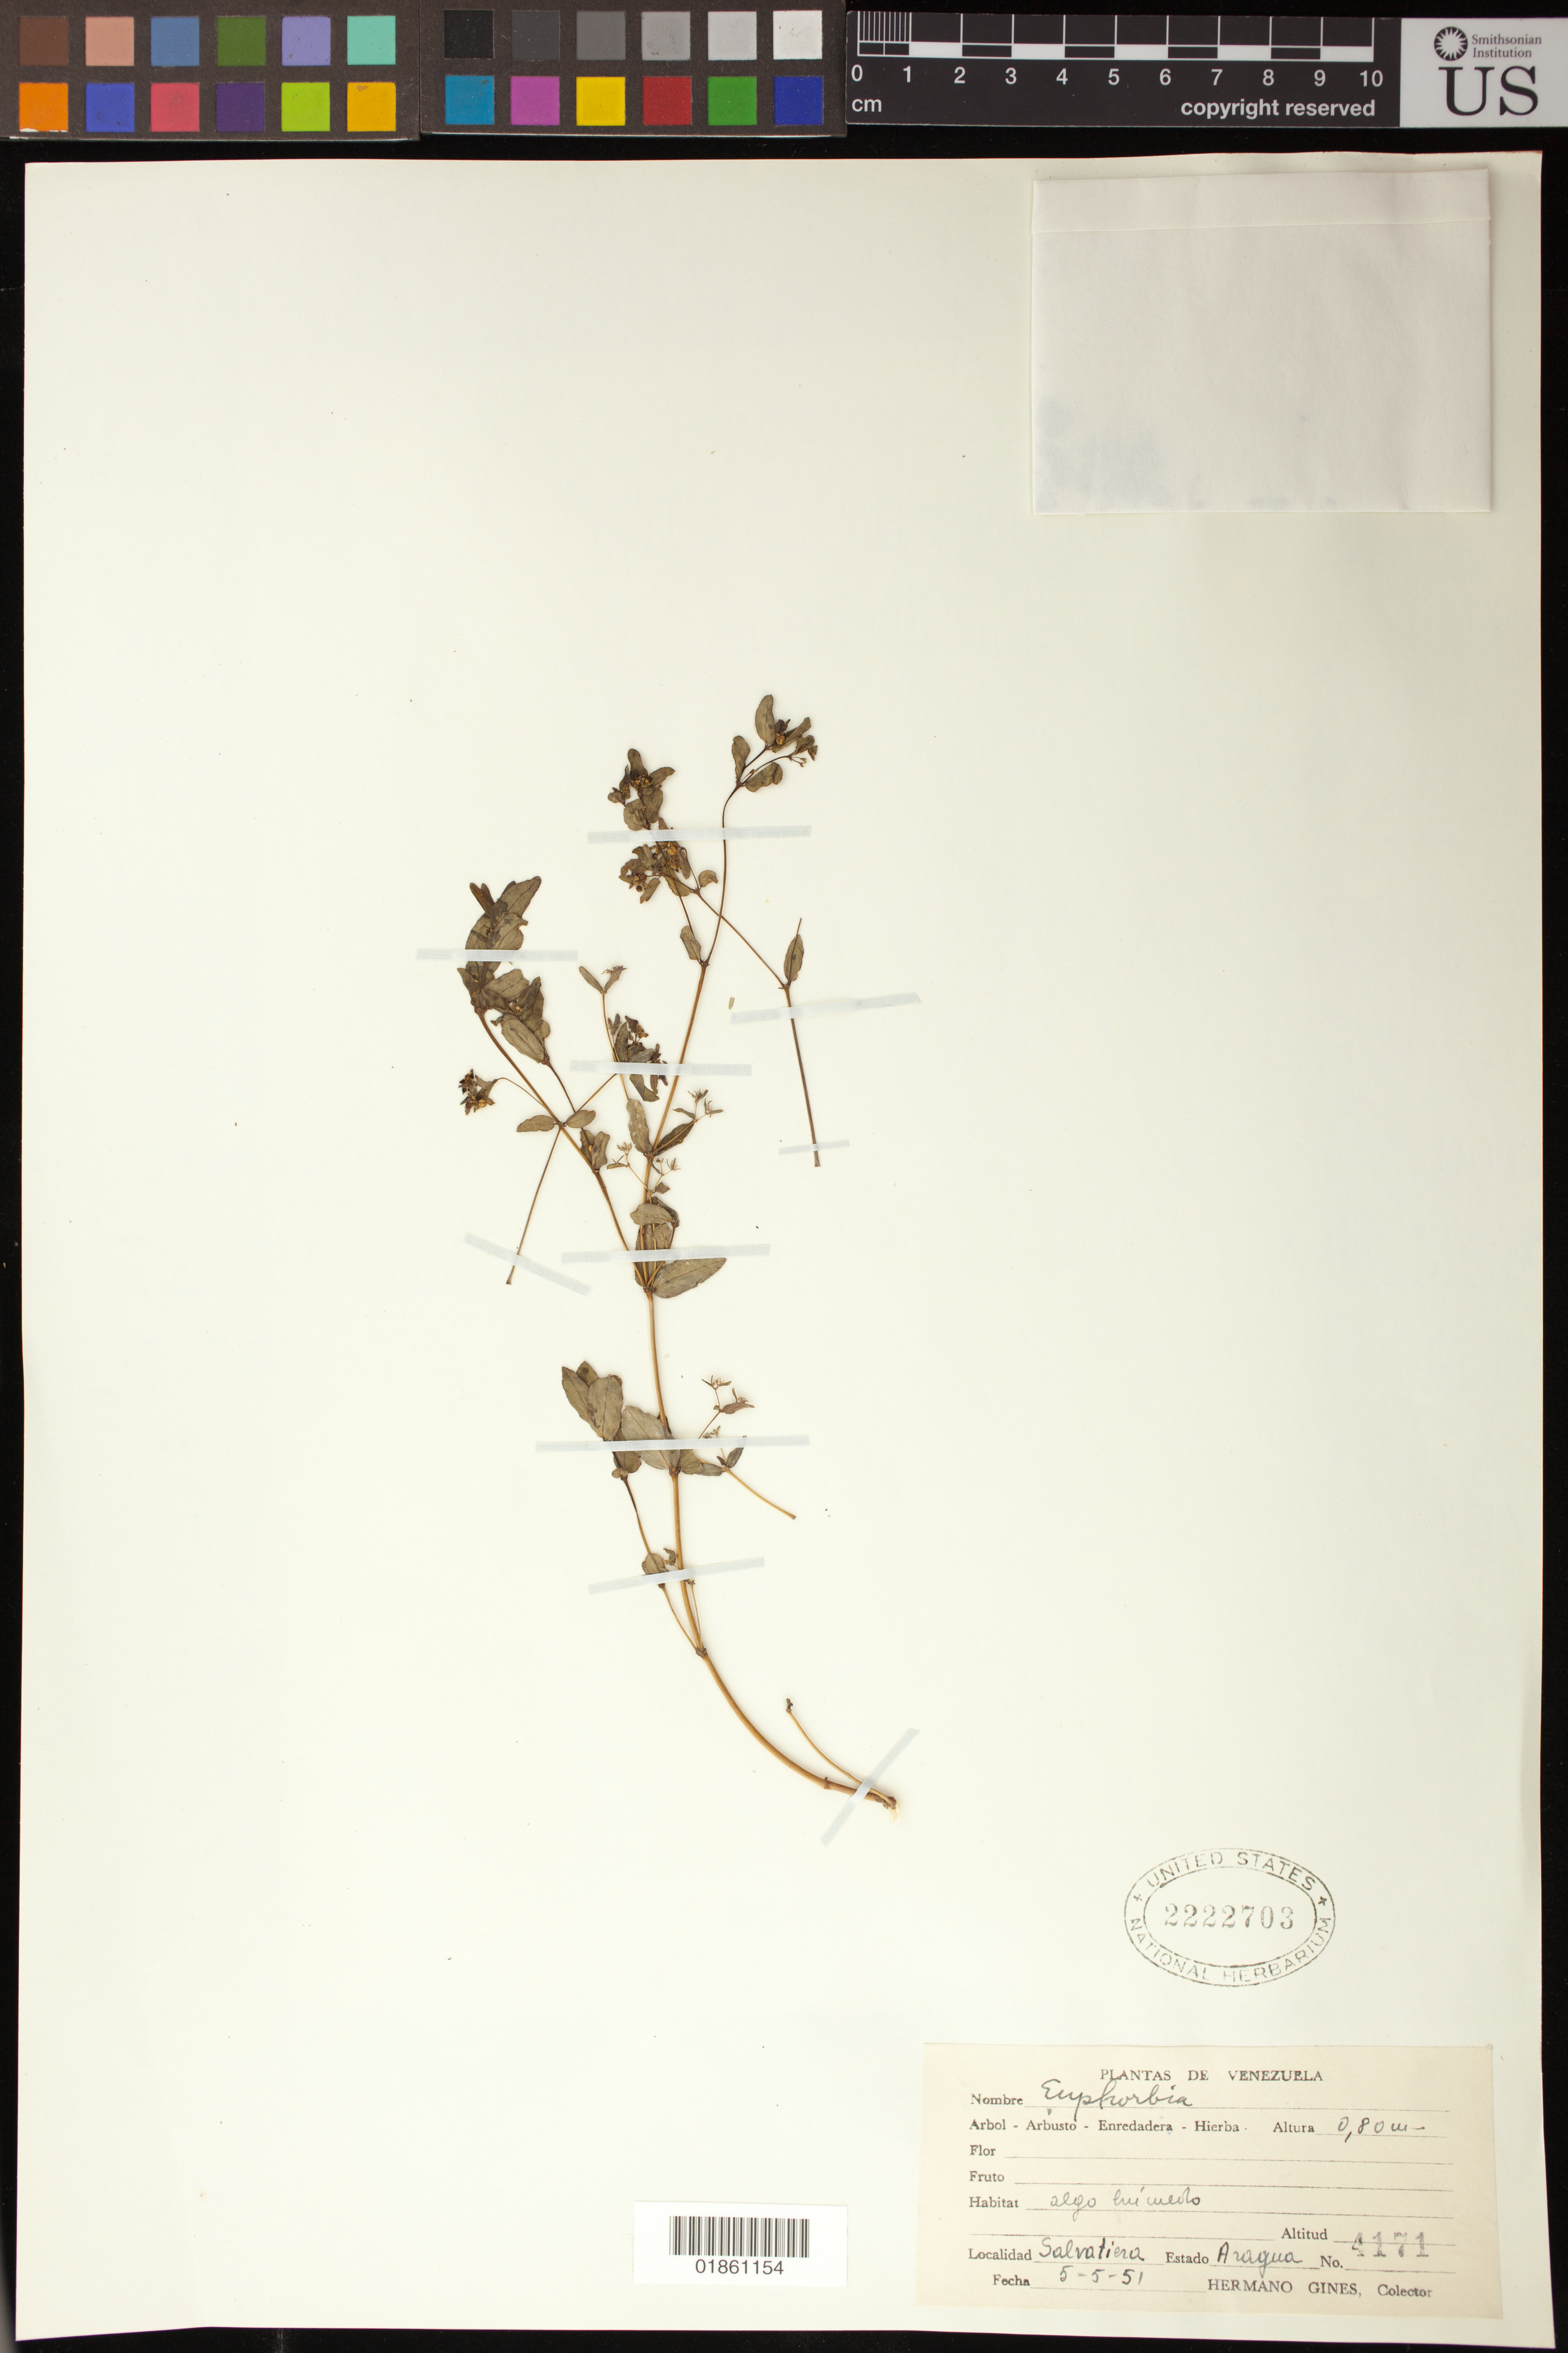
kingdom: Plantae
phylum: Tracheophyta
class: Magnoliopsida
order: Malpighiales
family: Euphorbiaceae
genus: Euphorbia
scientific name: Euphorbia hyssopifolia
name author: L.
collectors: H. Gines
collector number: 4171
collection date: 1951-05-05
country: Venezuela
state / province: Aragua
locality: Salvatiera, Aragua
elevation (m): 80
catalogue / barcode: US 2222703